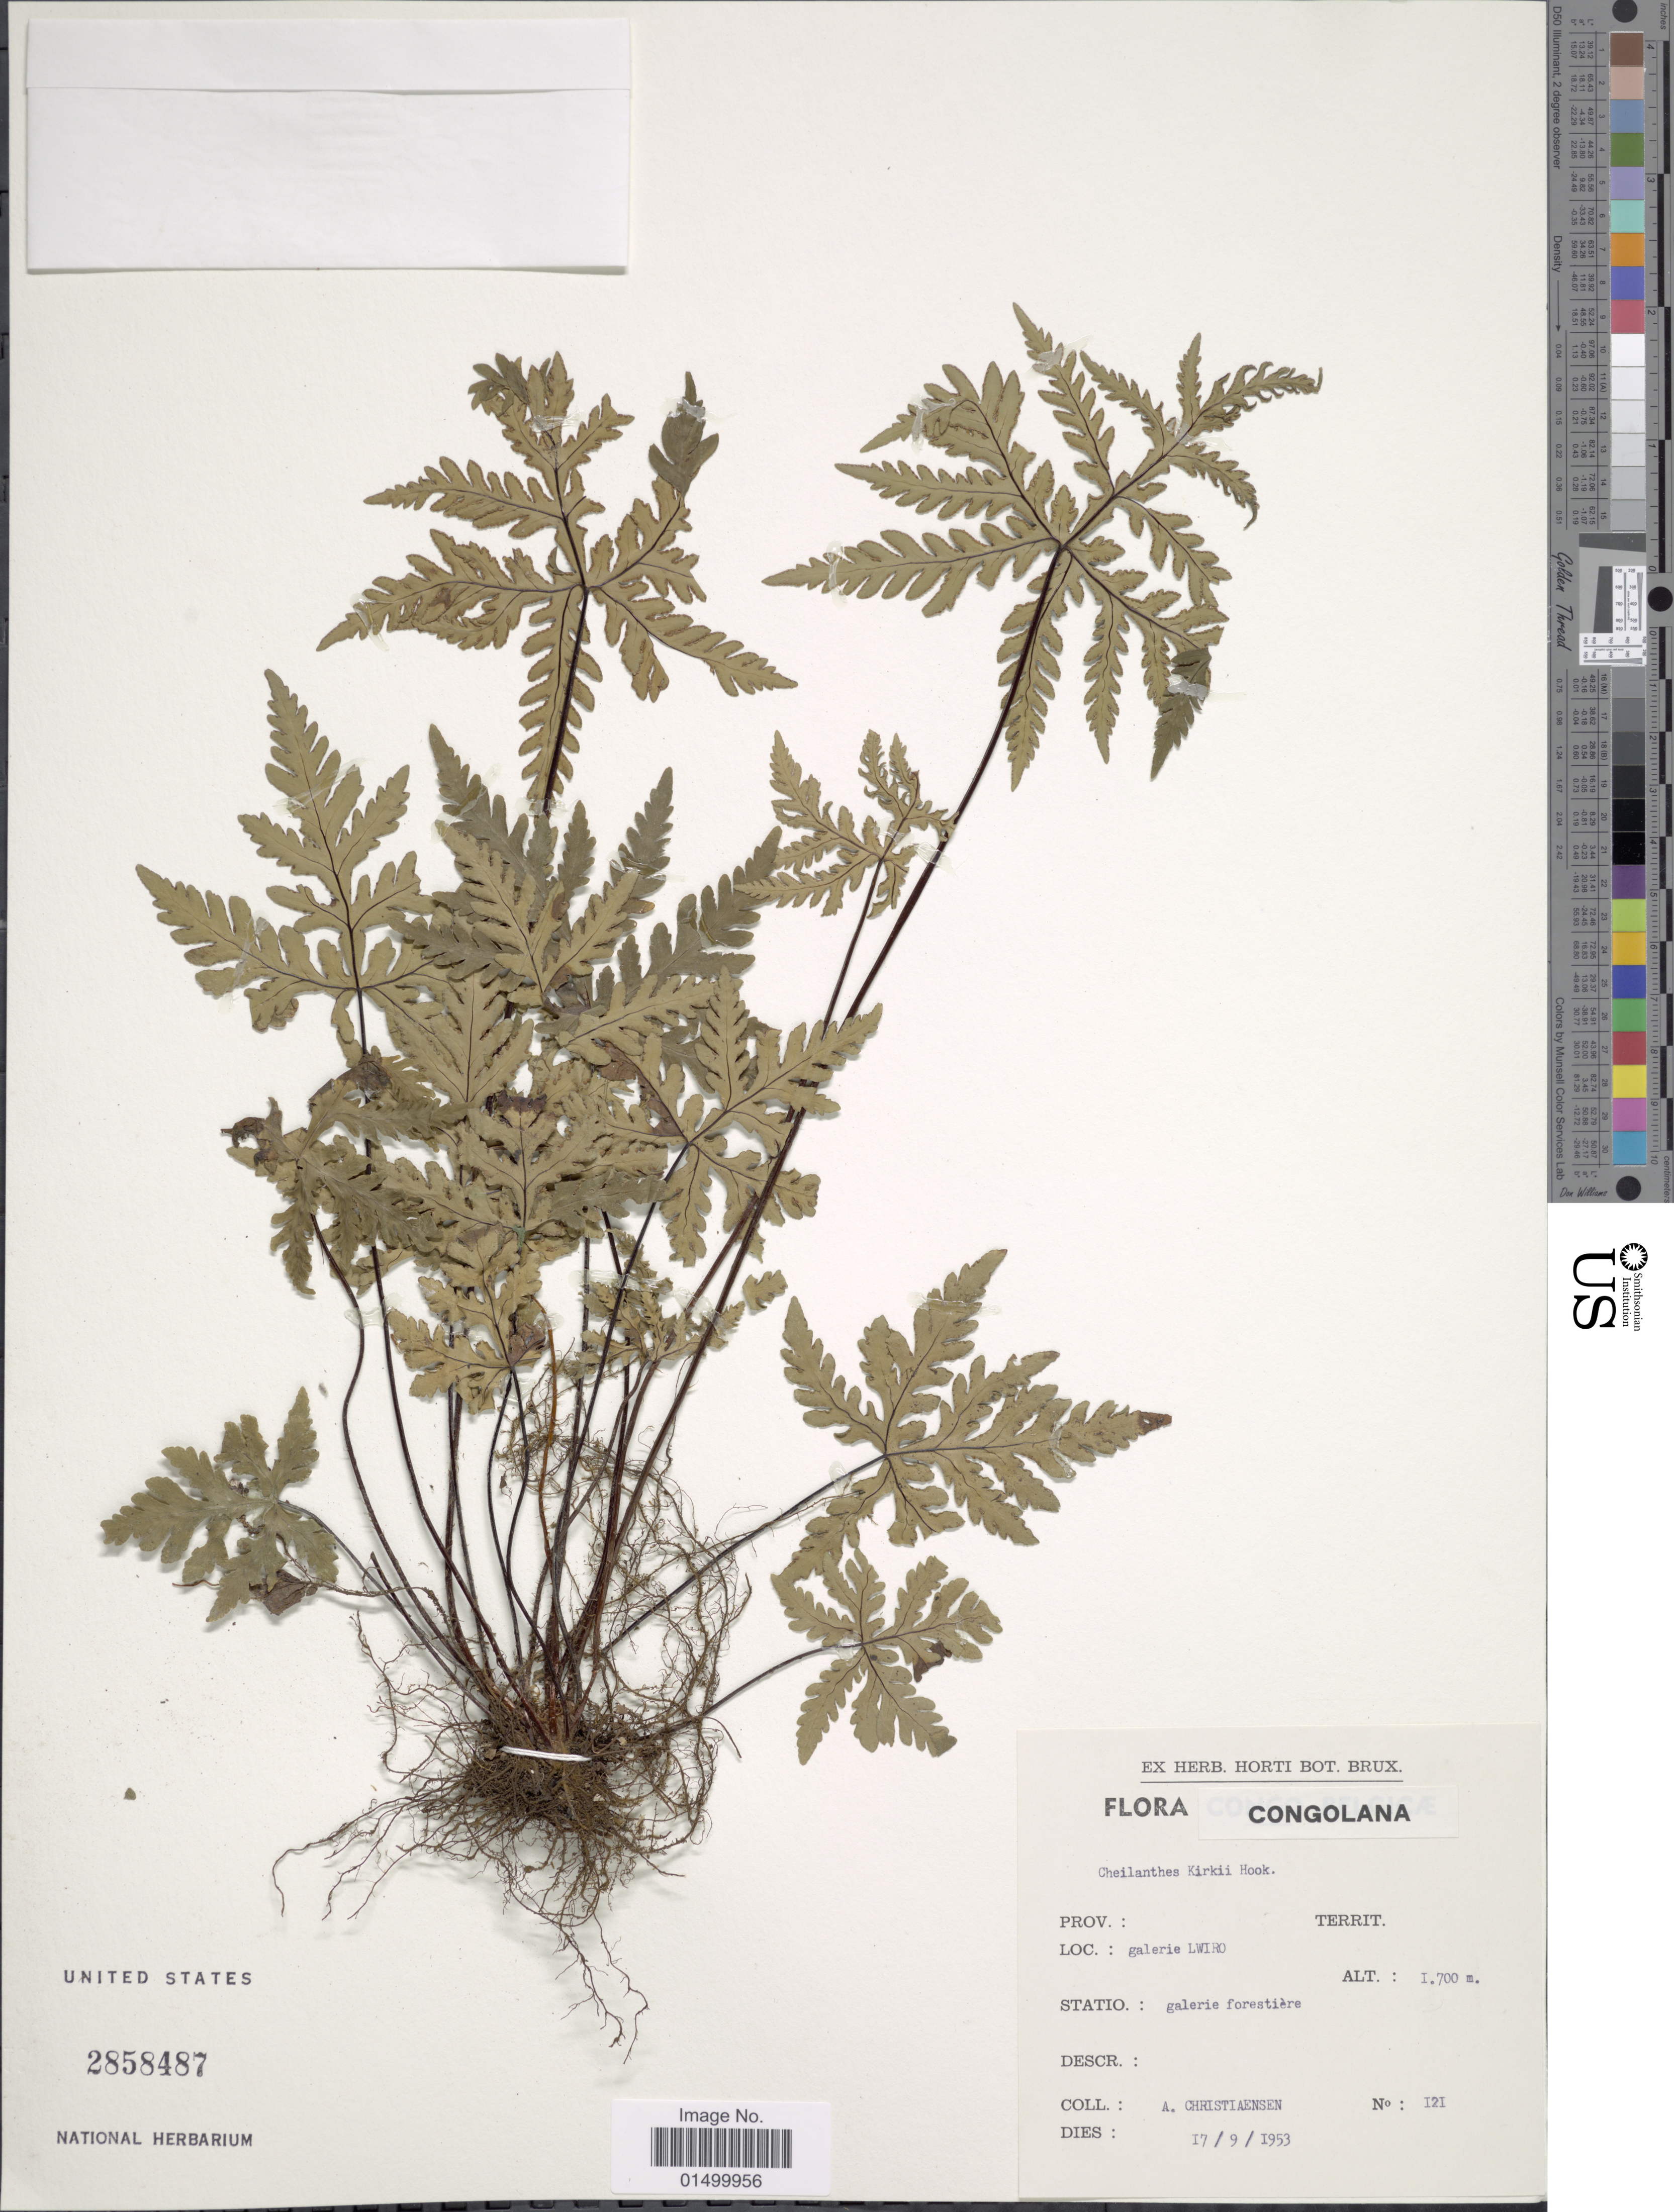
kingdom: Plantae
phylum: Tracheophyta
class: Polypodiopsida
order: Polypodiales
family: Pteridaceae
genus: Cheilanthes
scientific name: Cheilanthes kirkii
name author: Hook.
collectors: A. Christiaensen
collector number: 121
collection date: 1953-09-17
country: Congo, Democratic Republic of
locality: Congolana, Lwiro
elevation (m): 1700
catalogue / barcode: US 285487